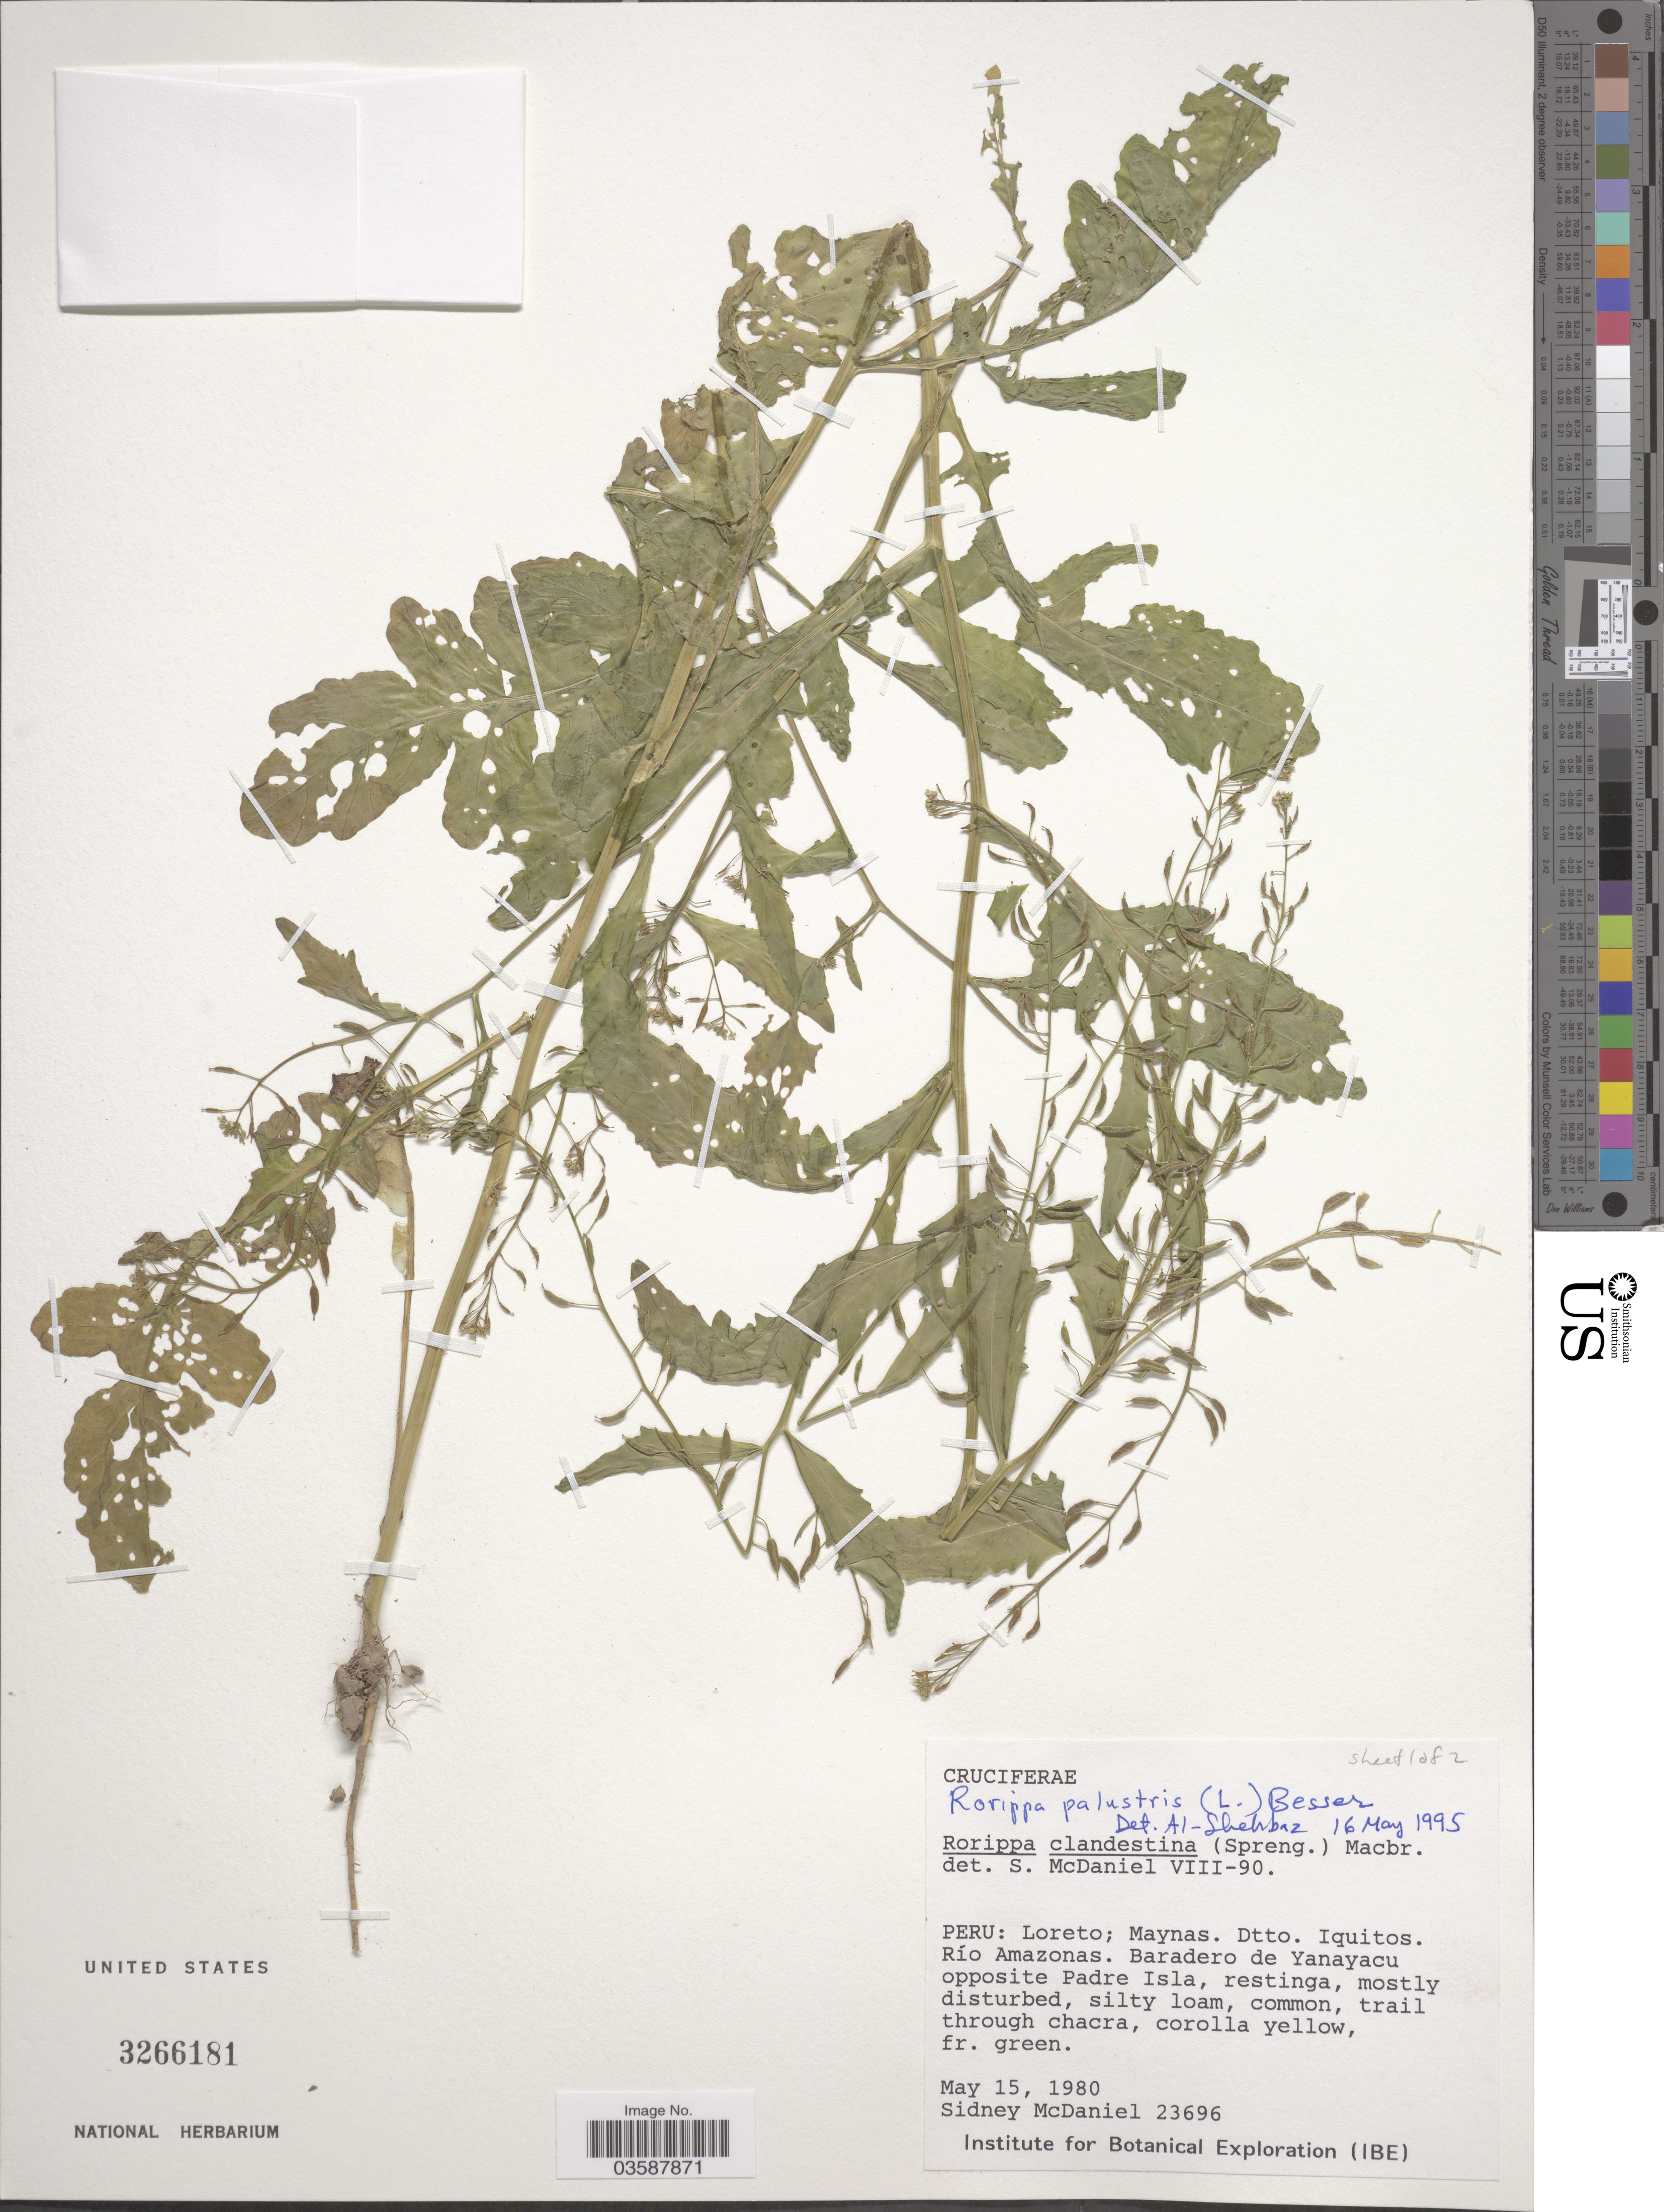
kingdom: Plantae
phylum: Tracheophyta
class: Magnoliopsida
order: Brassicales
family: Brassicaceae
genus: Rorippa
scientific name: Rorippa palustris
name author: (L.) Besser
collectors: S. McDaniel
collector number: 23696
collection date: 1980-05-15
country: Peru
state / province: Loreto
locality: Maynas. Dtto. Iquitos. Río Amazonas. Baradero de Yanayacu opposite Padre Isla.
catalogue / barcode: US 3266181